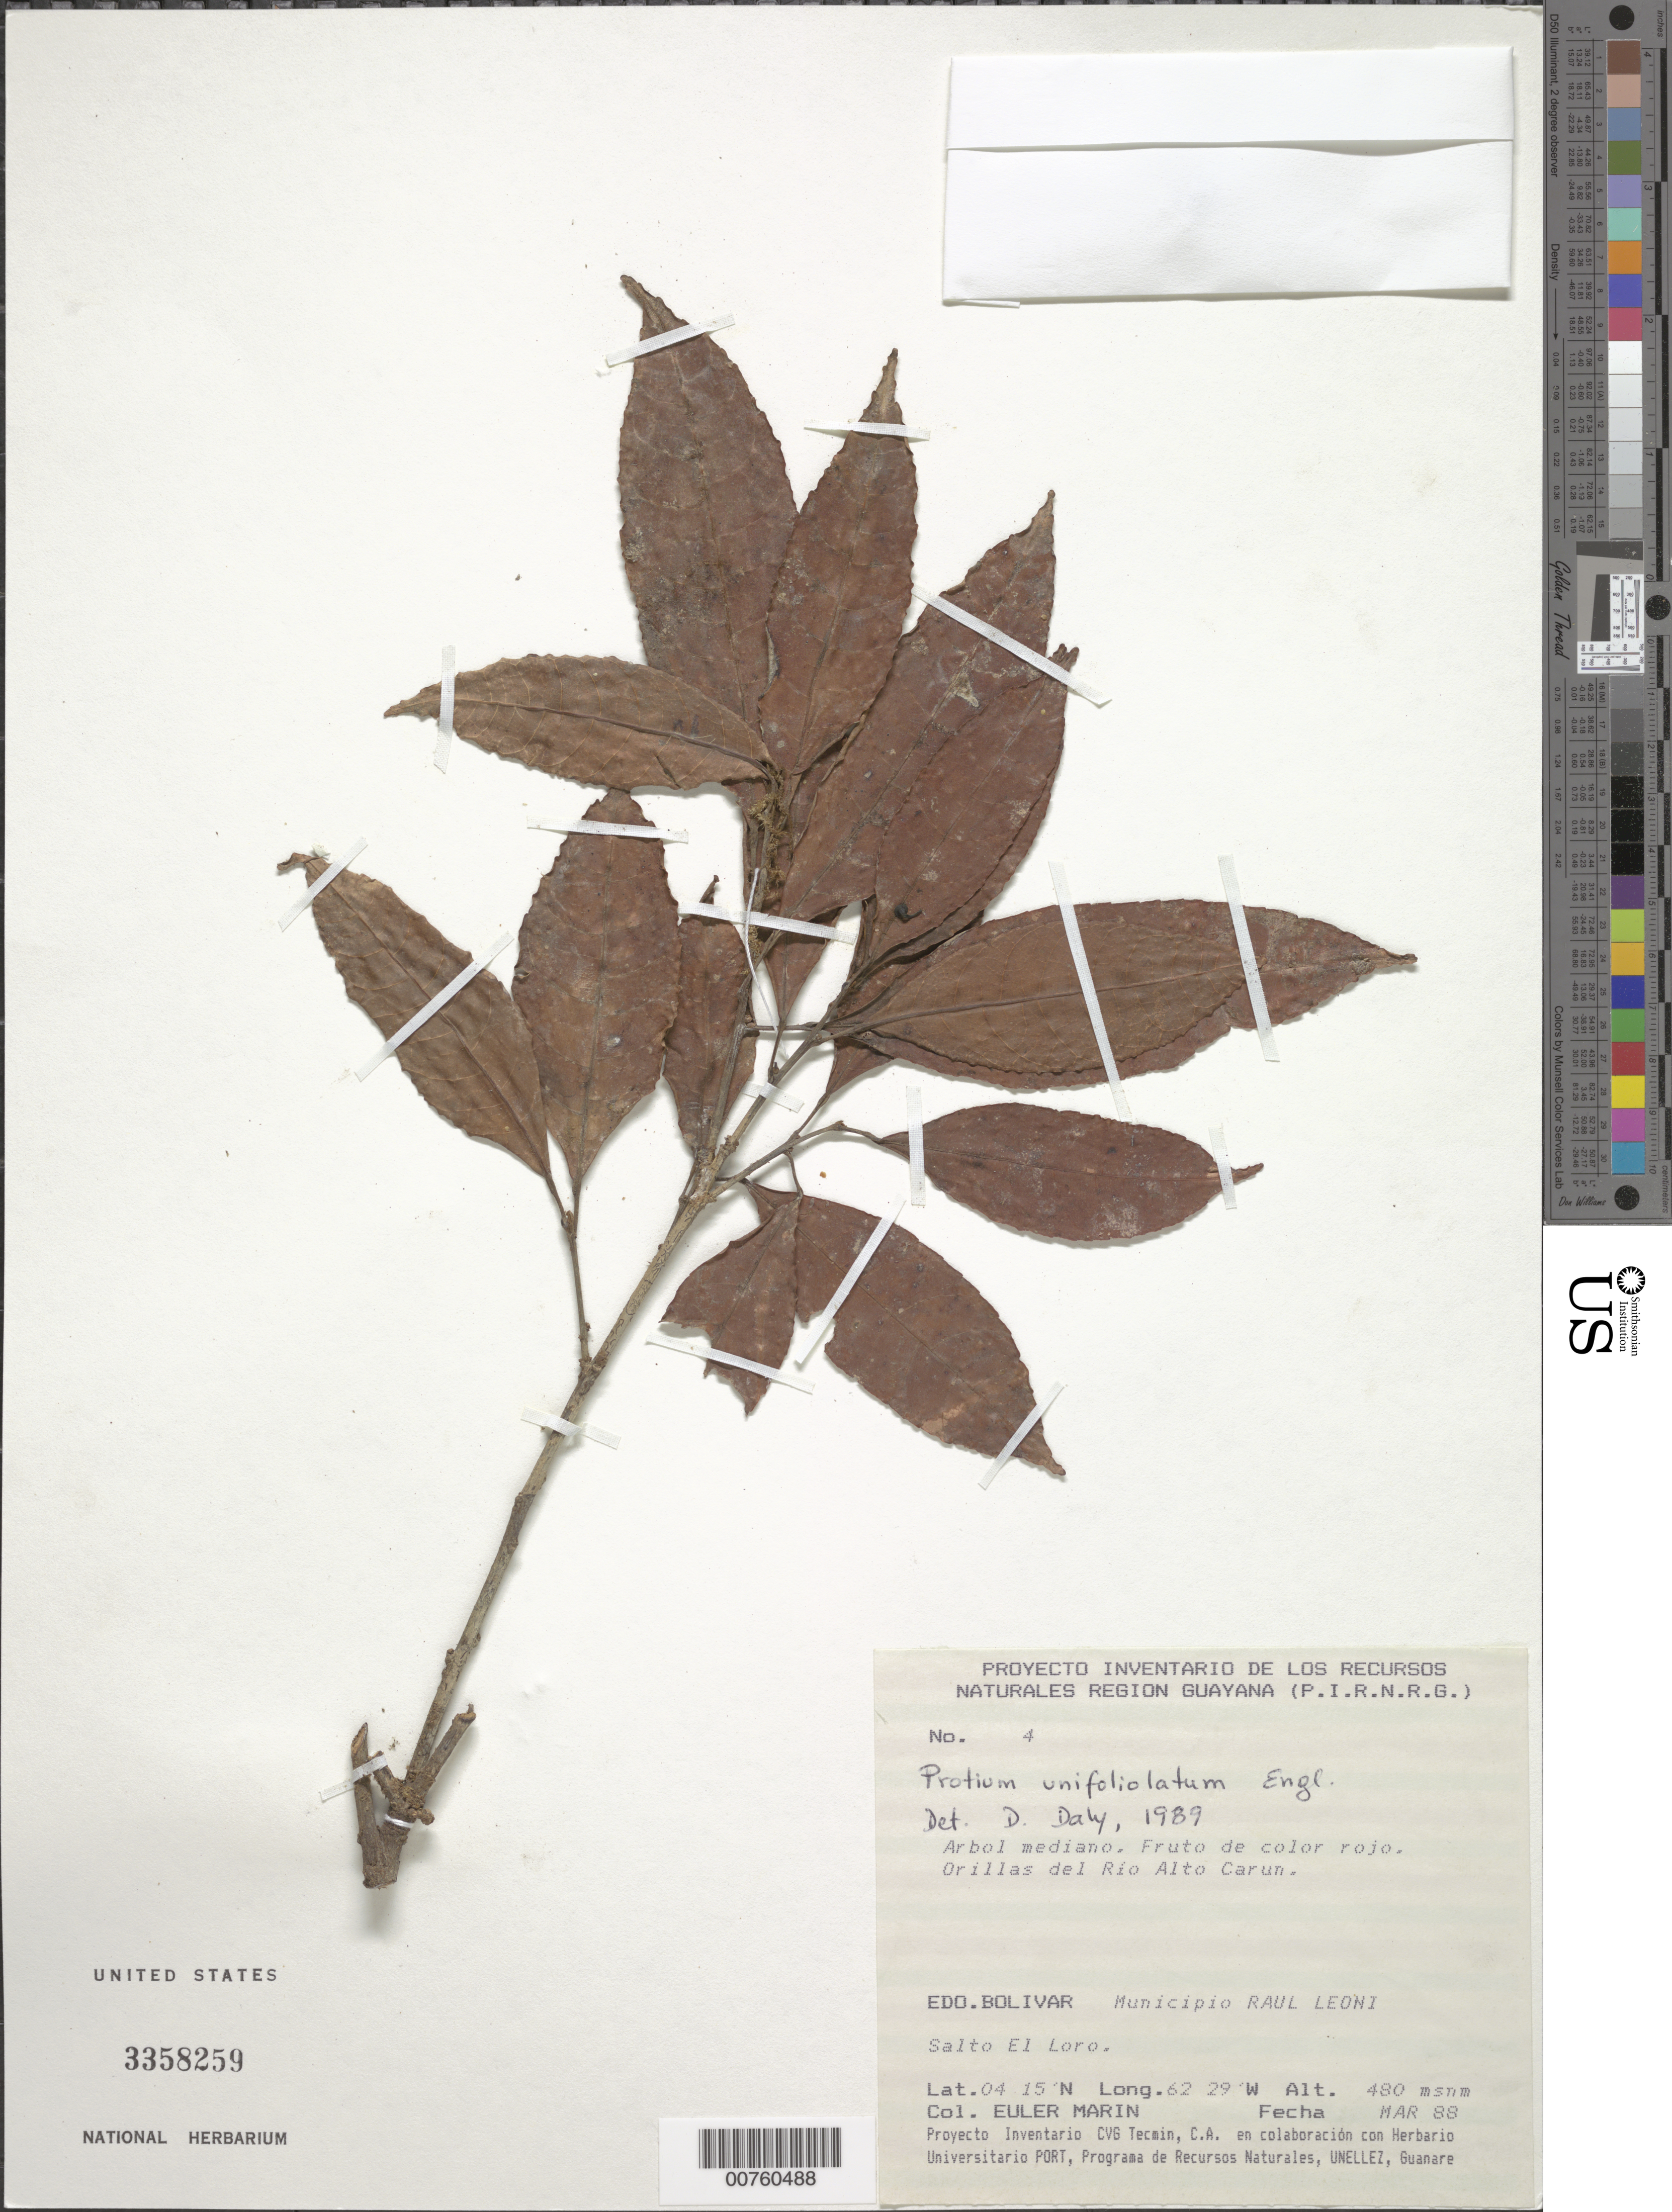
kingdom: Plantae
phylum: Tracheophyta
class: Magnoliopsida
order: Sapindales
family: Burseraceae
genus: Protium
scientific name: Protium unifoliolatum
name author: Engl.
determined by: Daly, D. C.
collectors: E. Marin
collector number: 4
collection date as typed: Mar-88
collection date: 1988-03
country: Venezuela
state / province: Bolívar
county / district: Angostura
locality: Mun. Raúl Leoni [=Angostura], Salto El Loro, along Río Alto Carun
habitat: Riverbanks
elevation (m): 480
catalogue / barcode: US 3358259